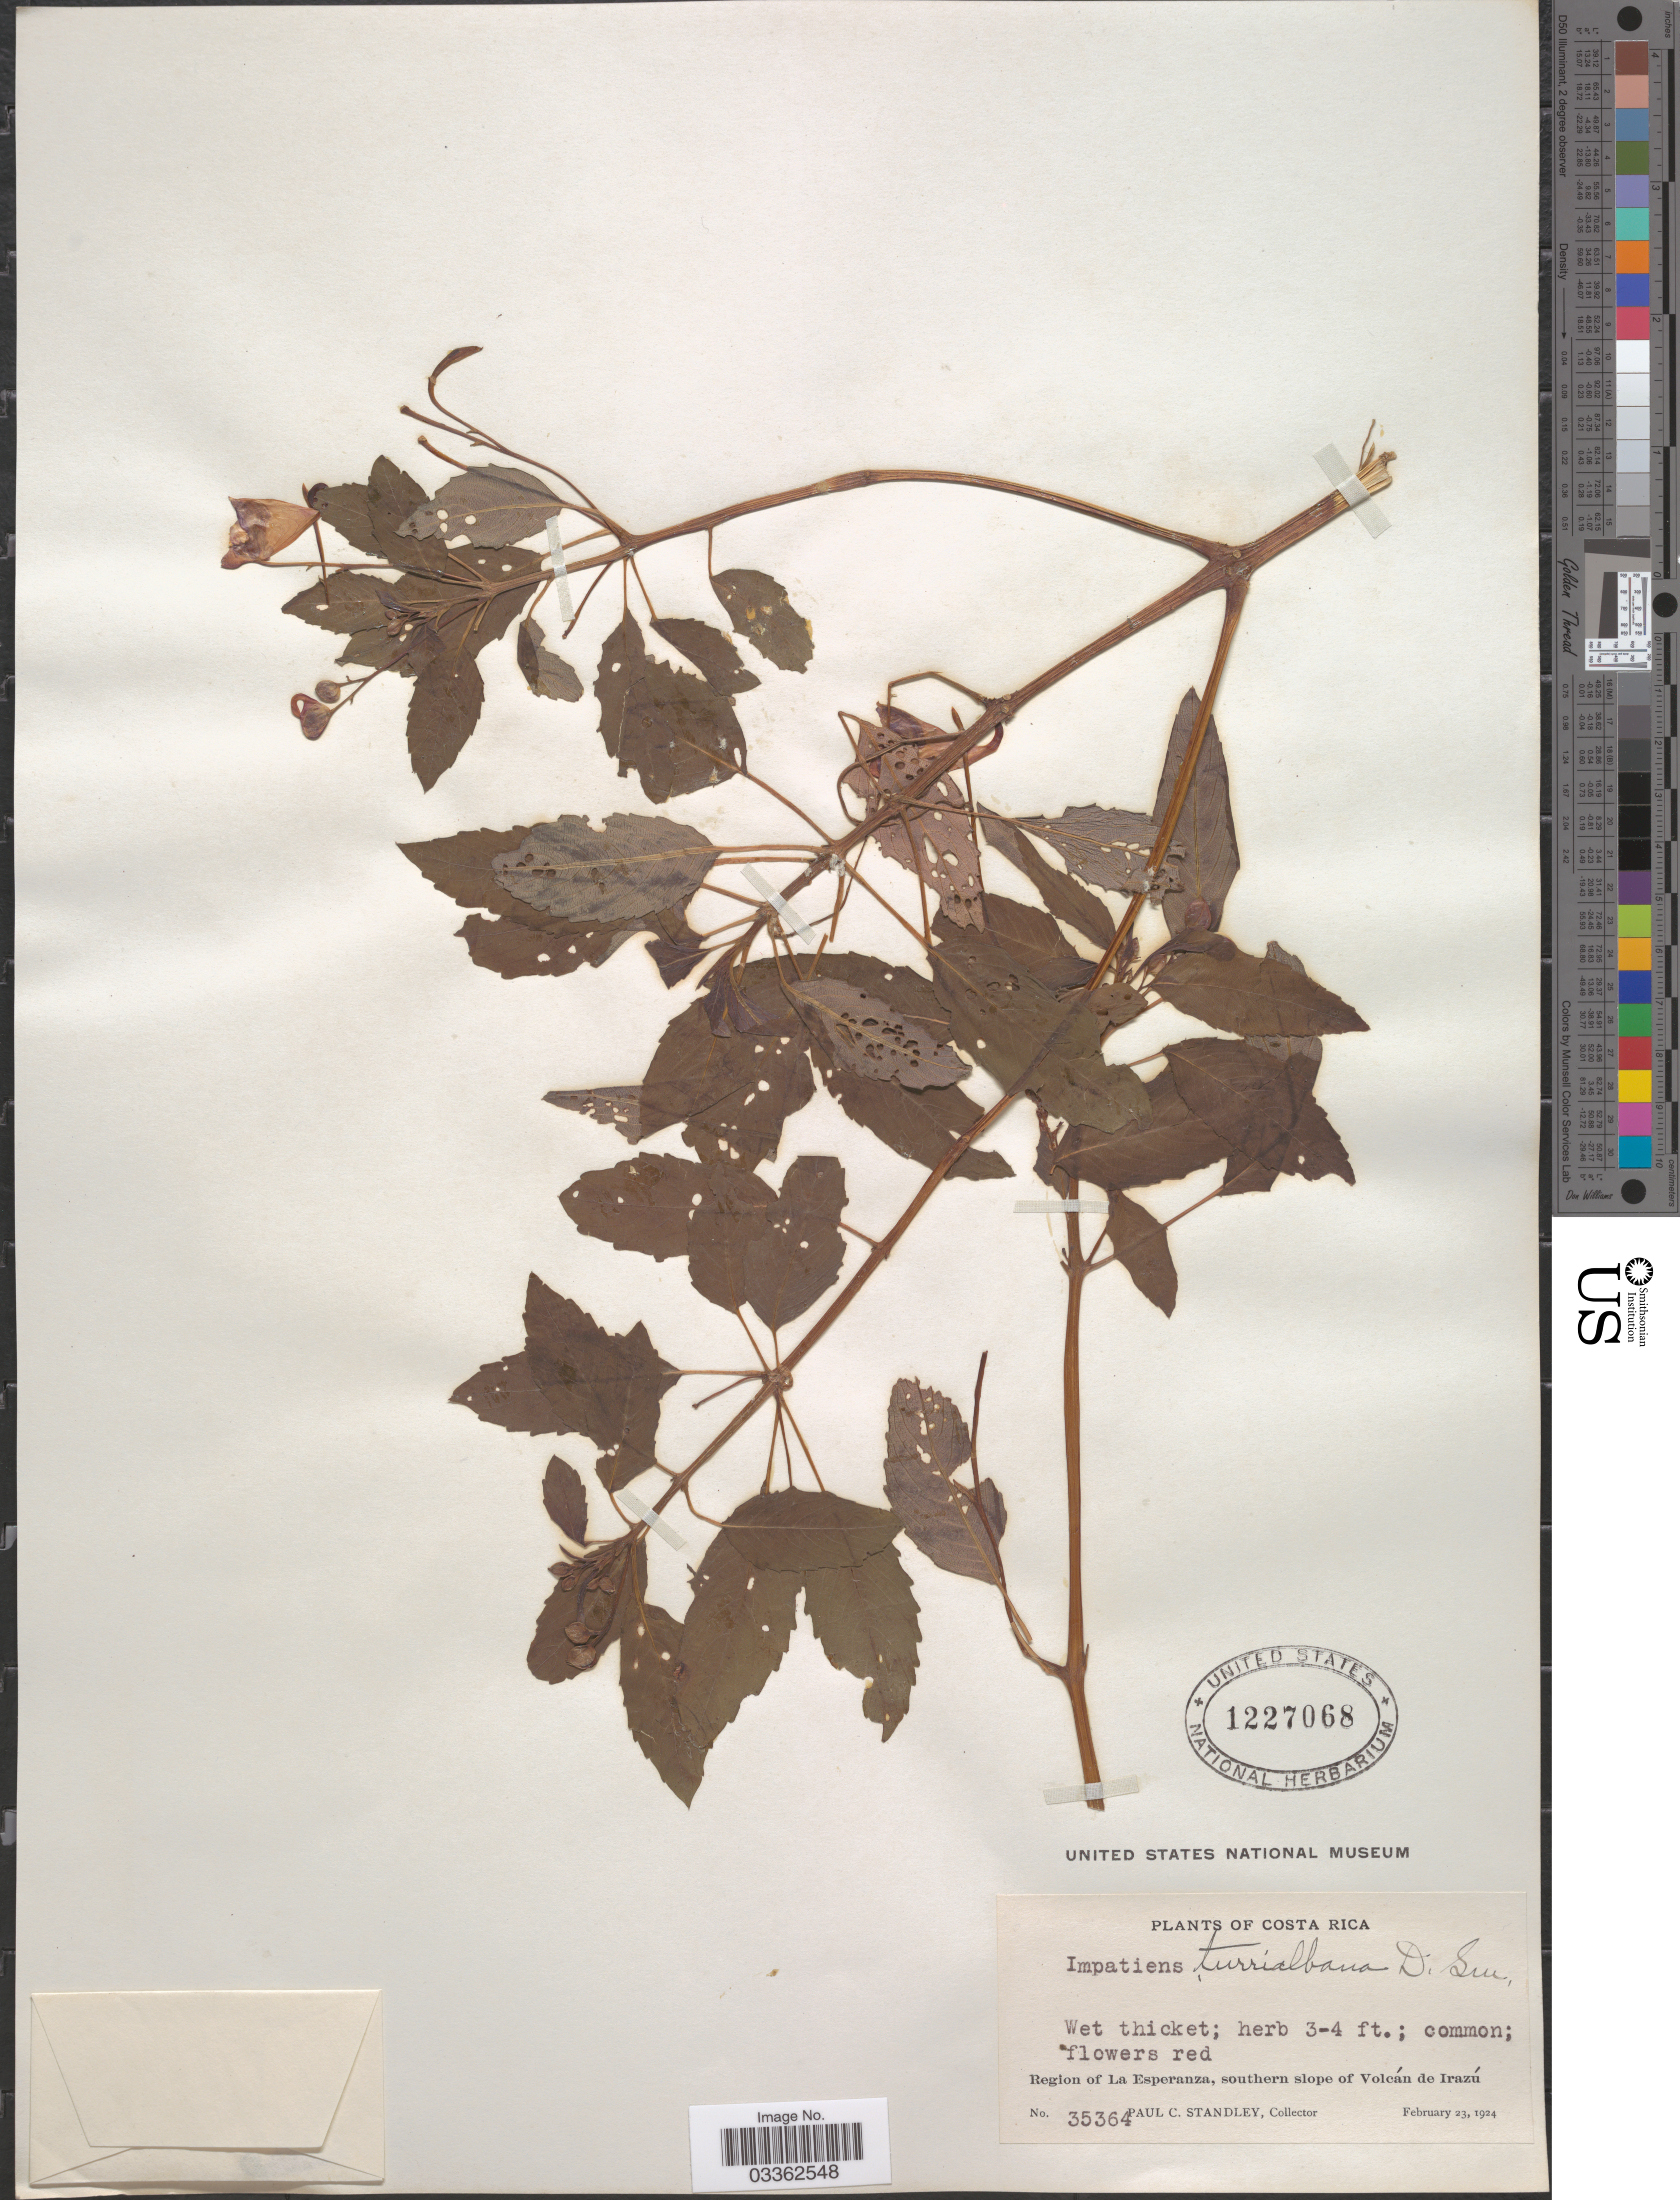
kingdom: Plantae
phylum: Tracheophyta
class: Magnoliopsida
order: Ericales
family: Balsaminaceae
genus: Impatiens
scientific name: Impatiens turrialbana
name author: Donn. Sm.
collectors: P. C. Standley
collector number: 35364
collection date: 1924-02-23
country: Costa Rica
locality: Region of La Esperanza, southern slope of Volcán de Irazú.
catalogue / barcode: US 1227068